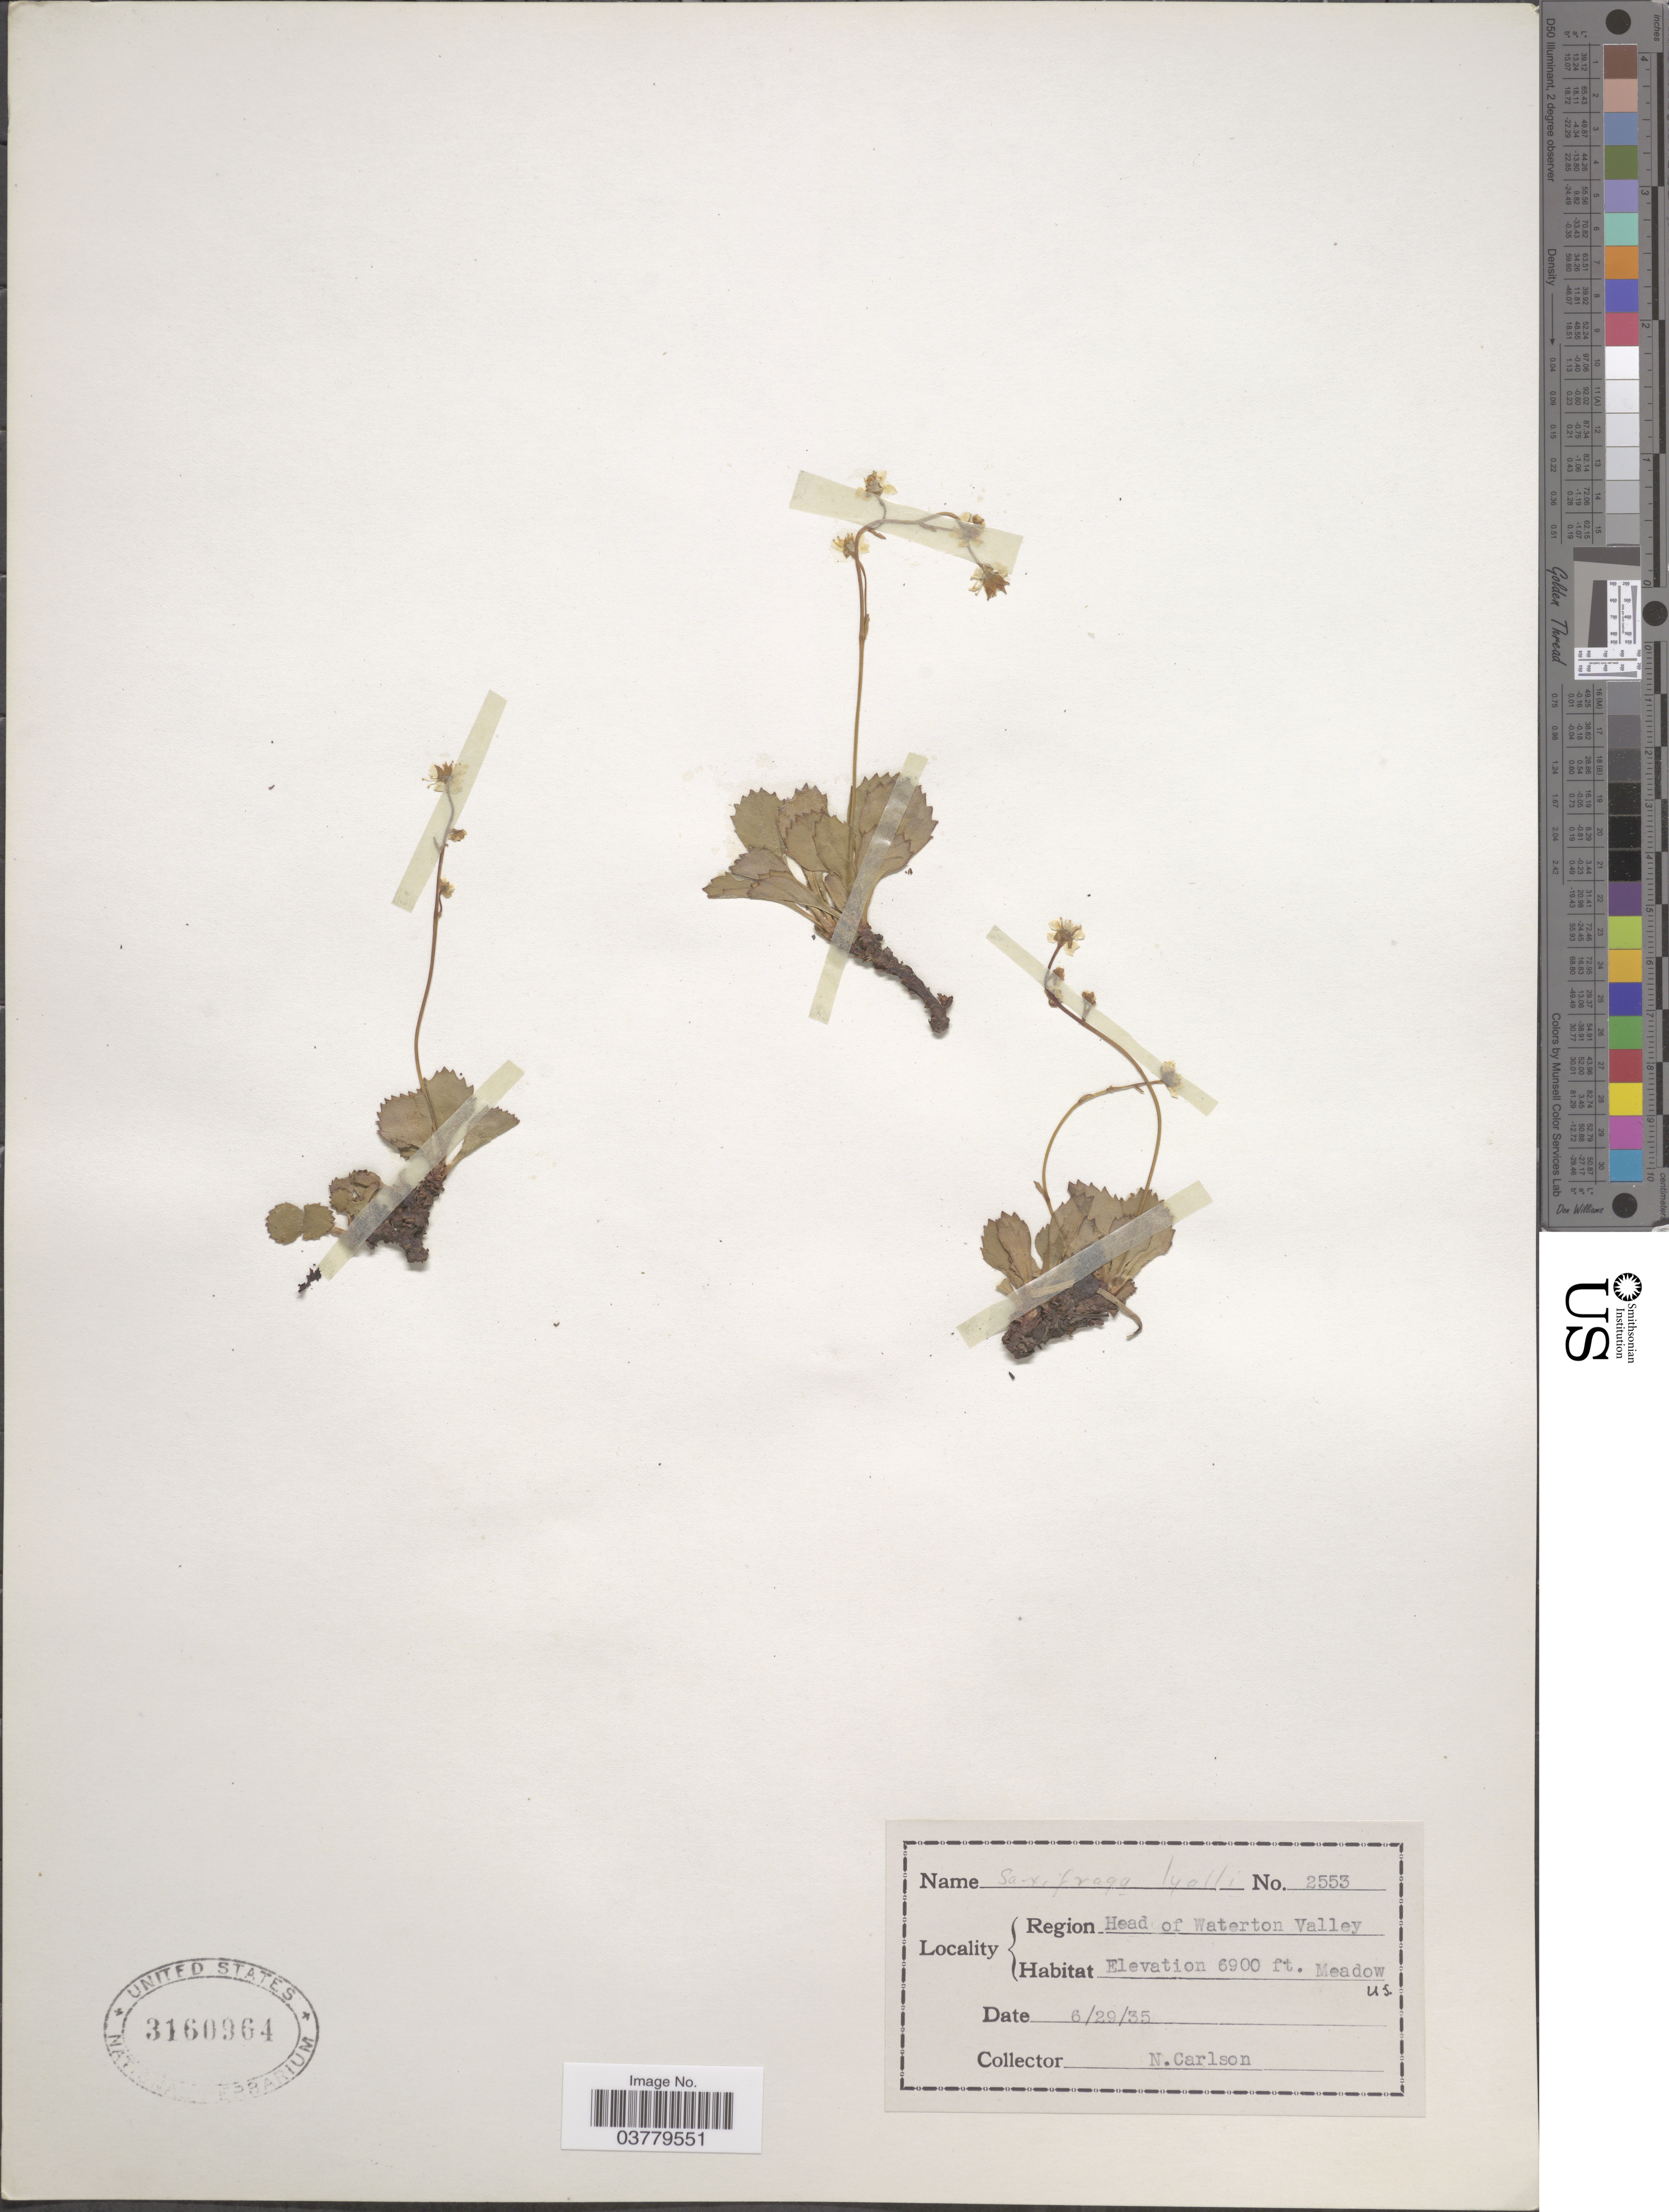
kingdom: Plantae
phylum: Tracheophyta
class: Magnoliopsida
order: Saxifragales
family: Saxifragaceae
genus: Micranthes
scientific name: Micranthes lyalii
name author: (Engl.) Small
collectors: N. Carlson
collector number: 2553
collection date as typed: Transcribed d/m/y: 29/6/35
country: United States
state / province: Montana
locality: Region Head of Waterton Valley.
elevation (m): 2103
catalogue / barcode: US 3160964